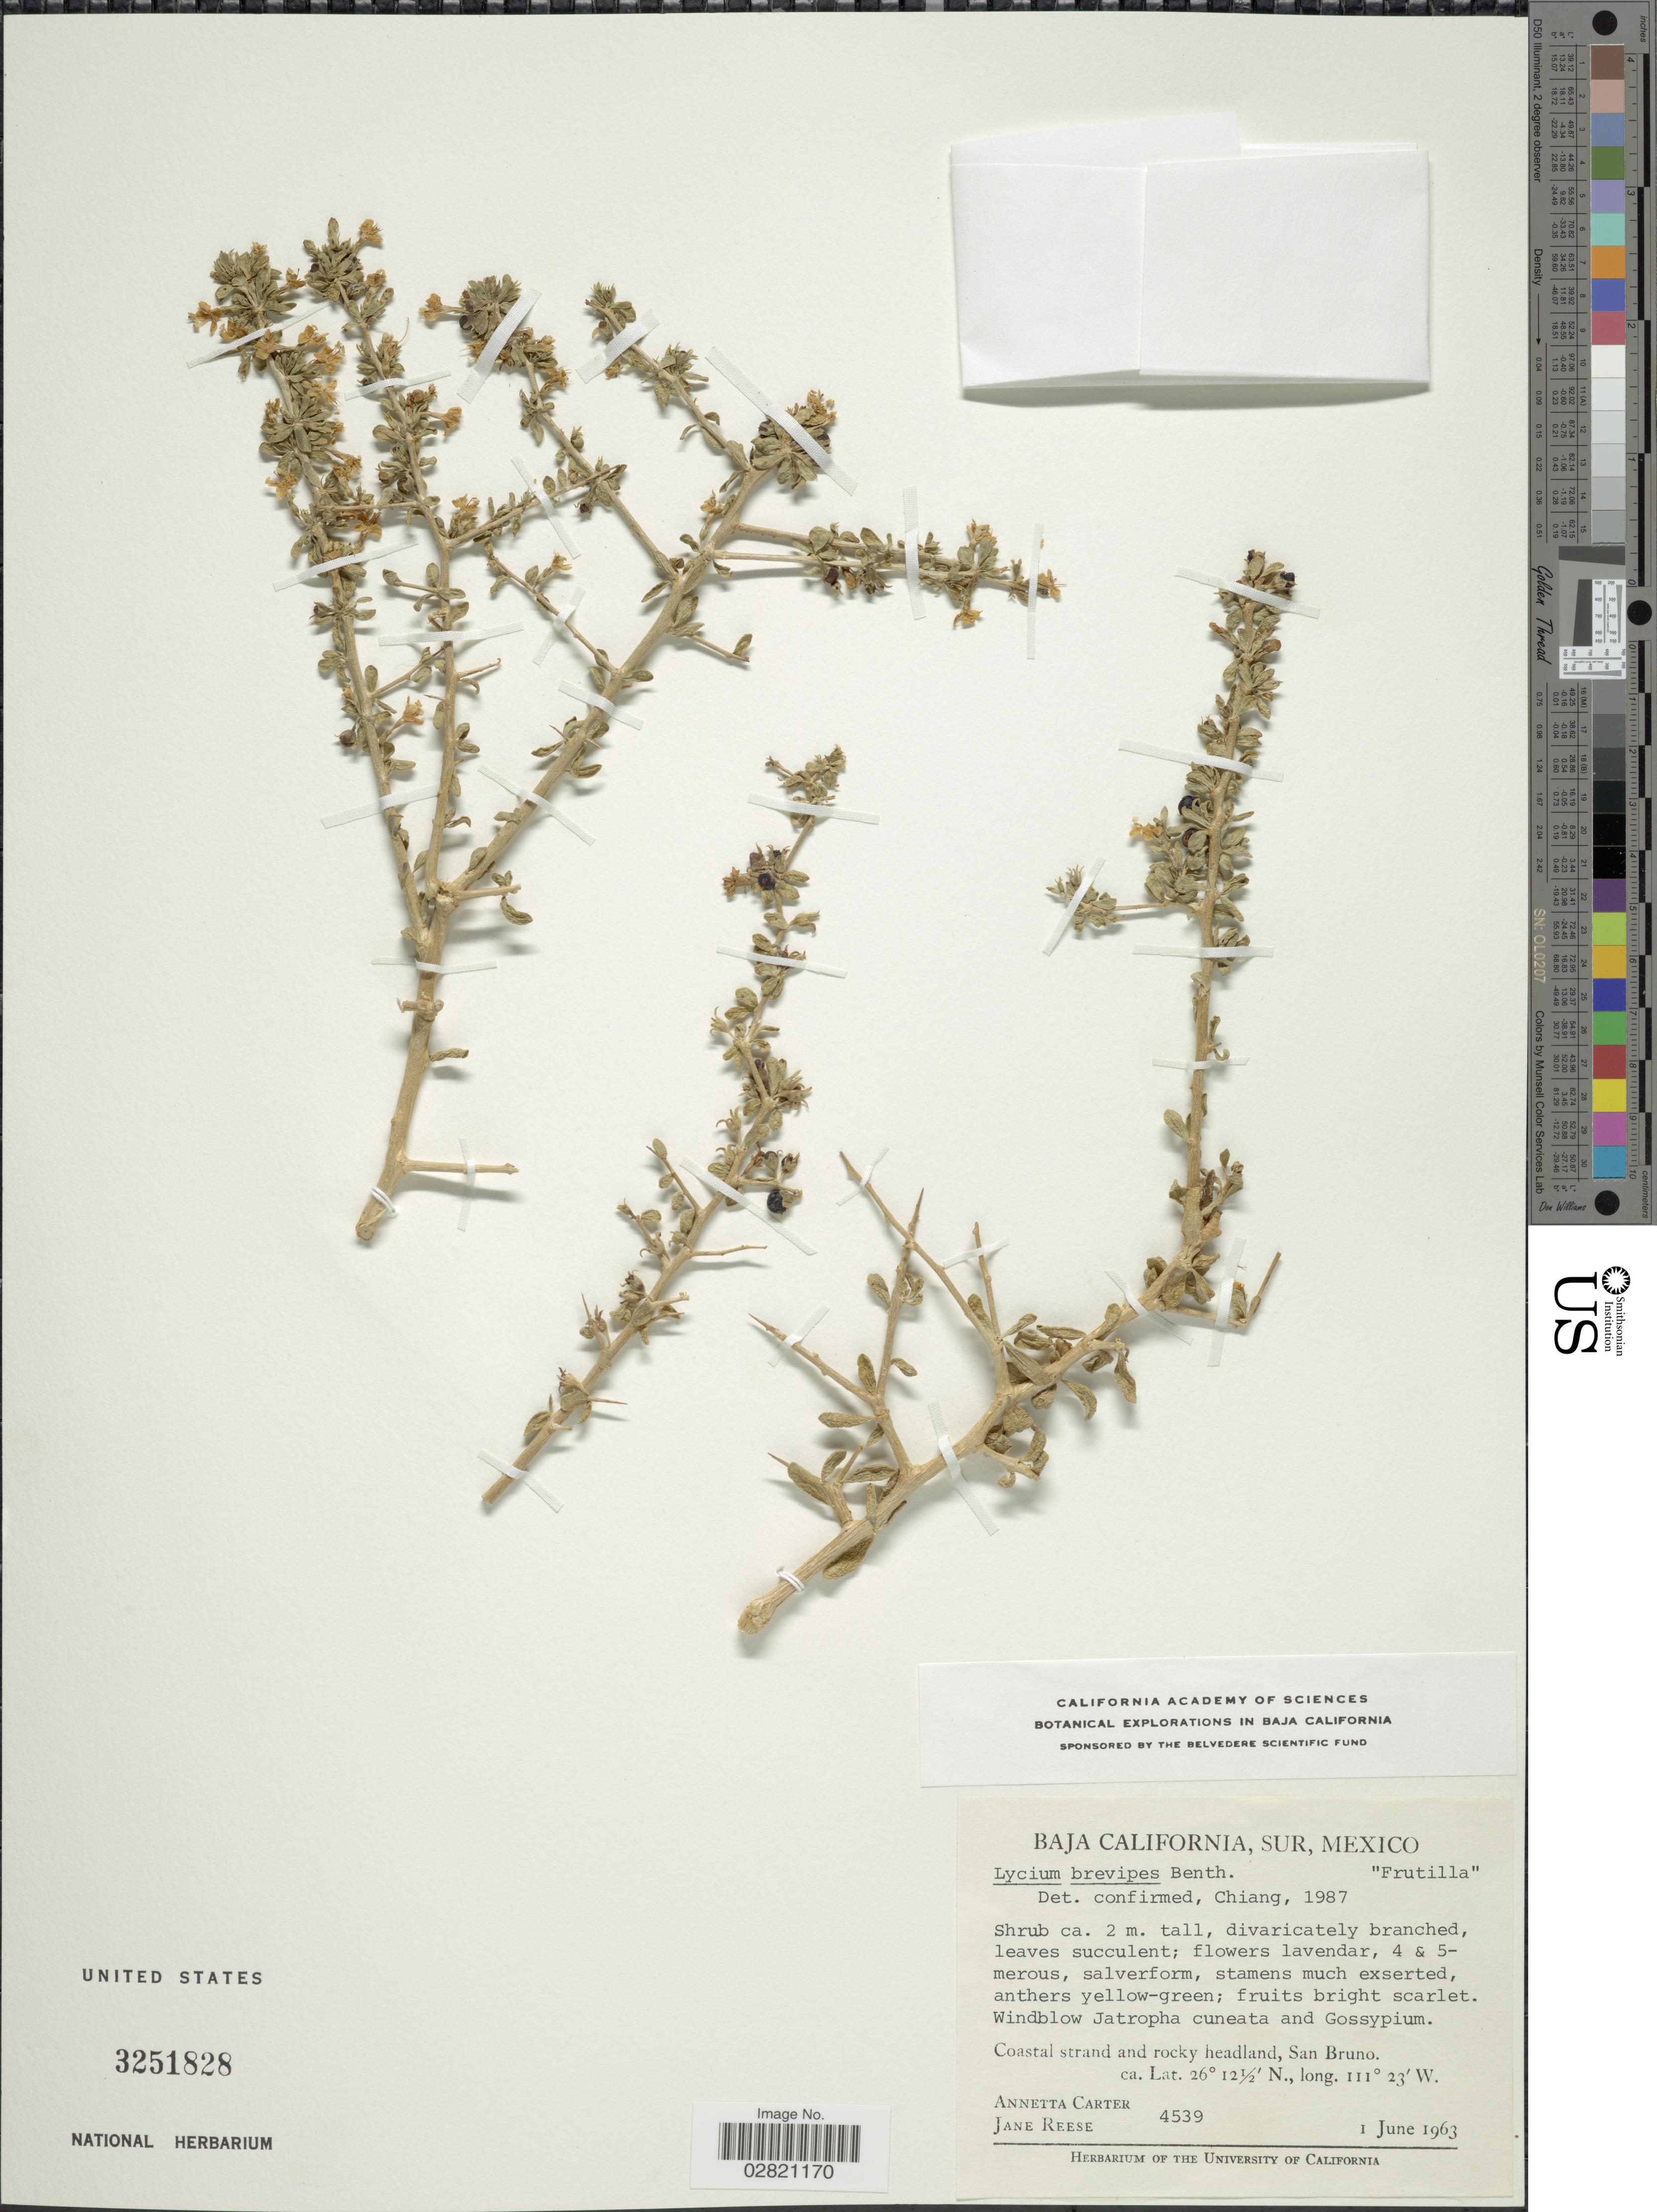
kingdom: Plantae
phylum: Tracheophyta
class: Magnoliopsida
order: Solanales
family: Solanaceae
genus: Lycium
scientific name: Lycium brevipes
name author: Benth.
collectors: A. Carter & J. Reese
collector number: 4539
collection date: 1963-06-01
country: Mexico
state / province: Baja California Sur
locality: Coastal strand and rocky headland, San Bruno.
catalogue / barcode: US 3251828